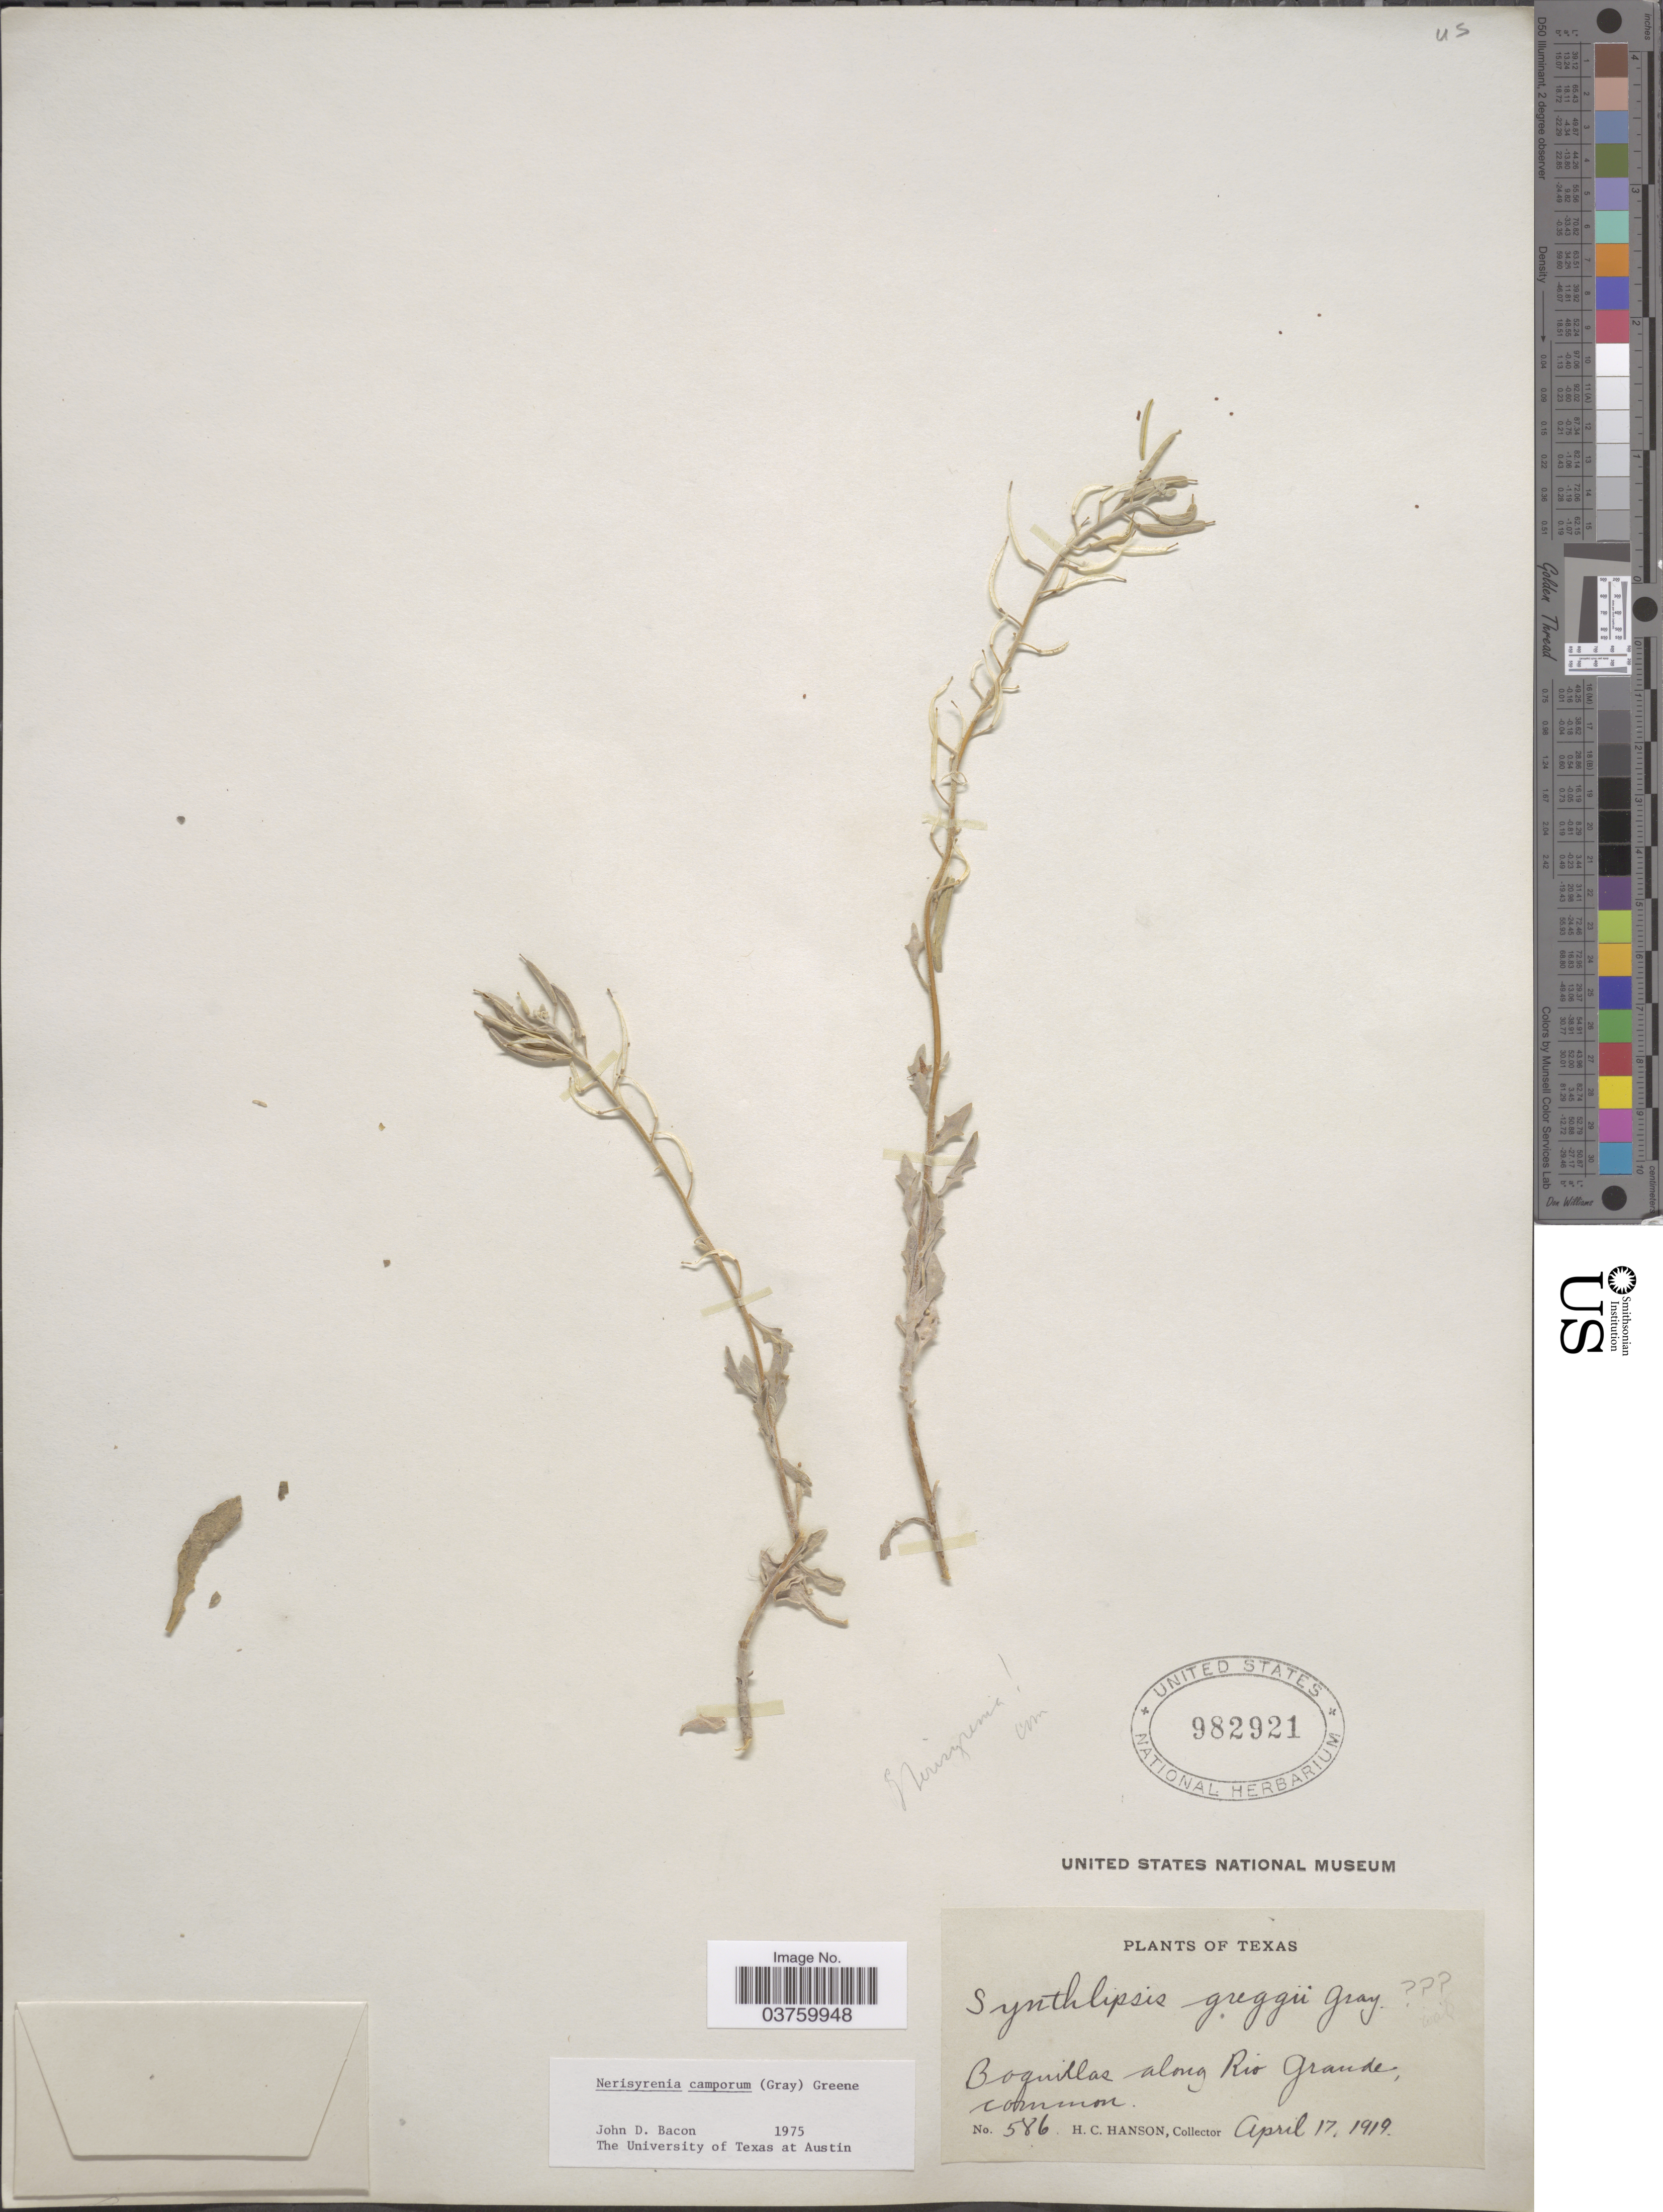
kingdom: Plantae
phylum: Tracheophyta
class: Magnoliopsida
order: Brassicales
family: Brassicaceae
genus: Nerisyrenia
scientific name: Nerisyrenia camporum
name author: (A. Gray) Greene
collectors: H. Hanson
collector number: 586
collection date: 1919-04-17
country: United States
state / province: Texas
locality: Boquillas along Rio Grande.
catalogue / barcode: US 982921